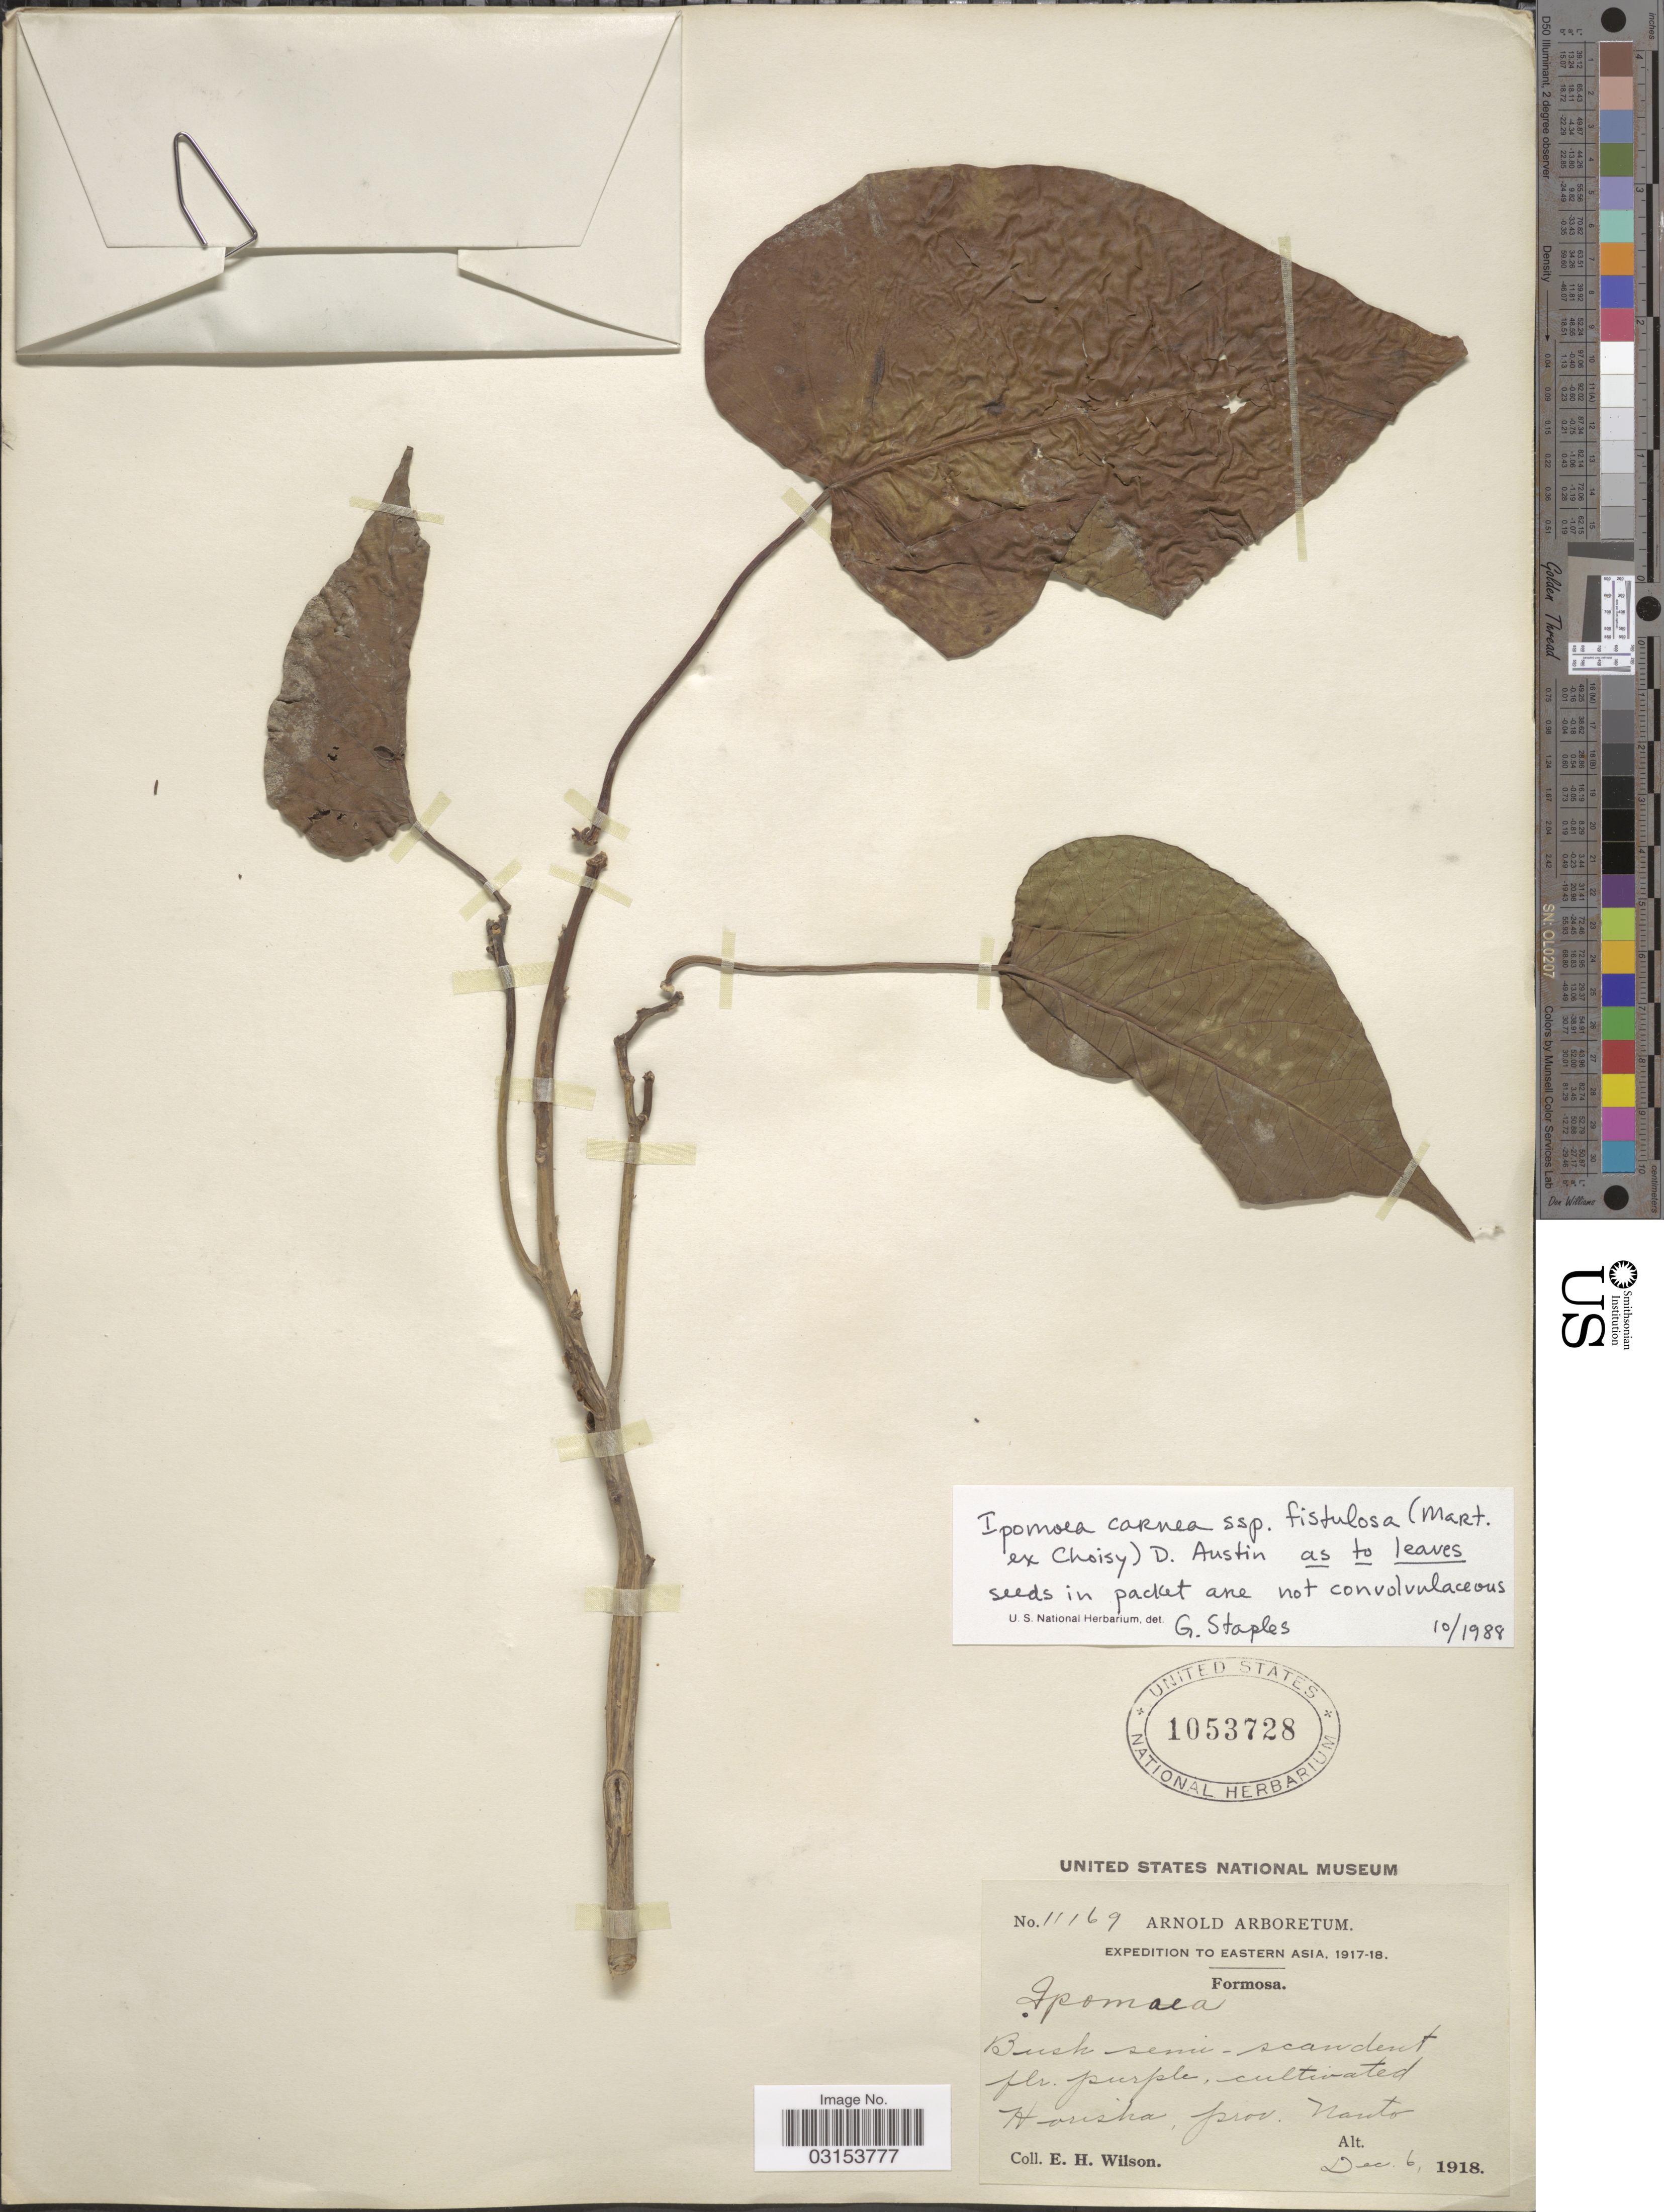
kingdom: Plantae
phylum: Tracheophyta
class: Magnoliopsida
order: Solanales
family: Convolvulaceae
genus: Ipomoea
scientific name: Ipomoea carnea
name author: Jacq.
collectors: E. Wilson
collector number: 11169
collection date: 1918-12-06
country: Taiwan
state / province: Nantou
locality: Honsha, prov. Nanto. Formosa.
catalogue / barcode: US 1053728